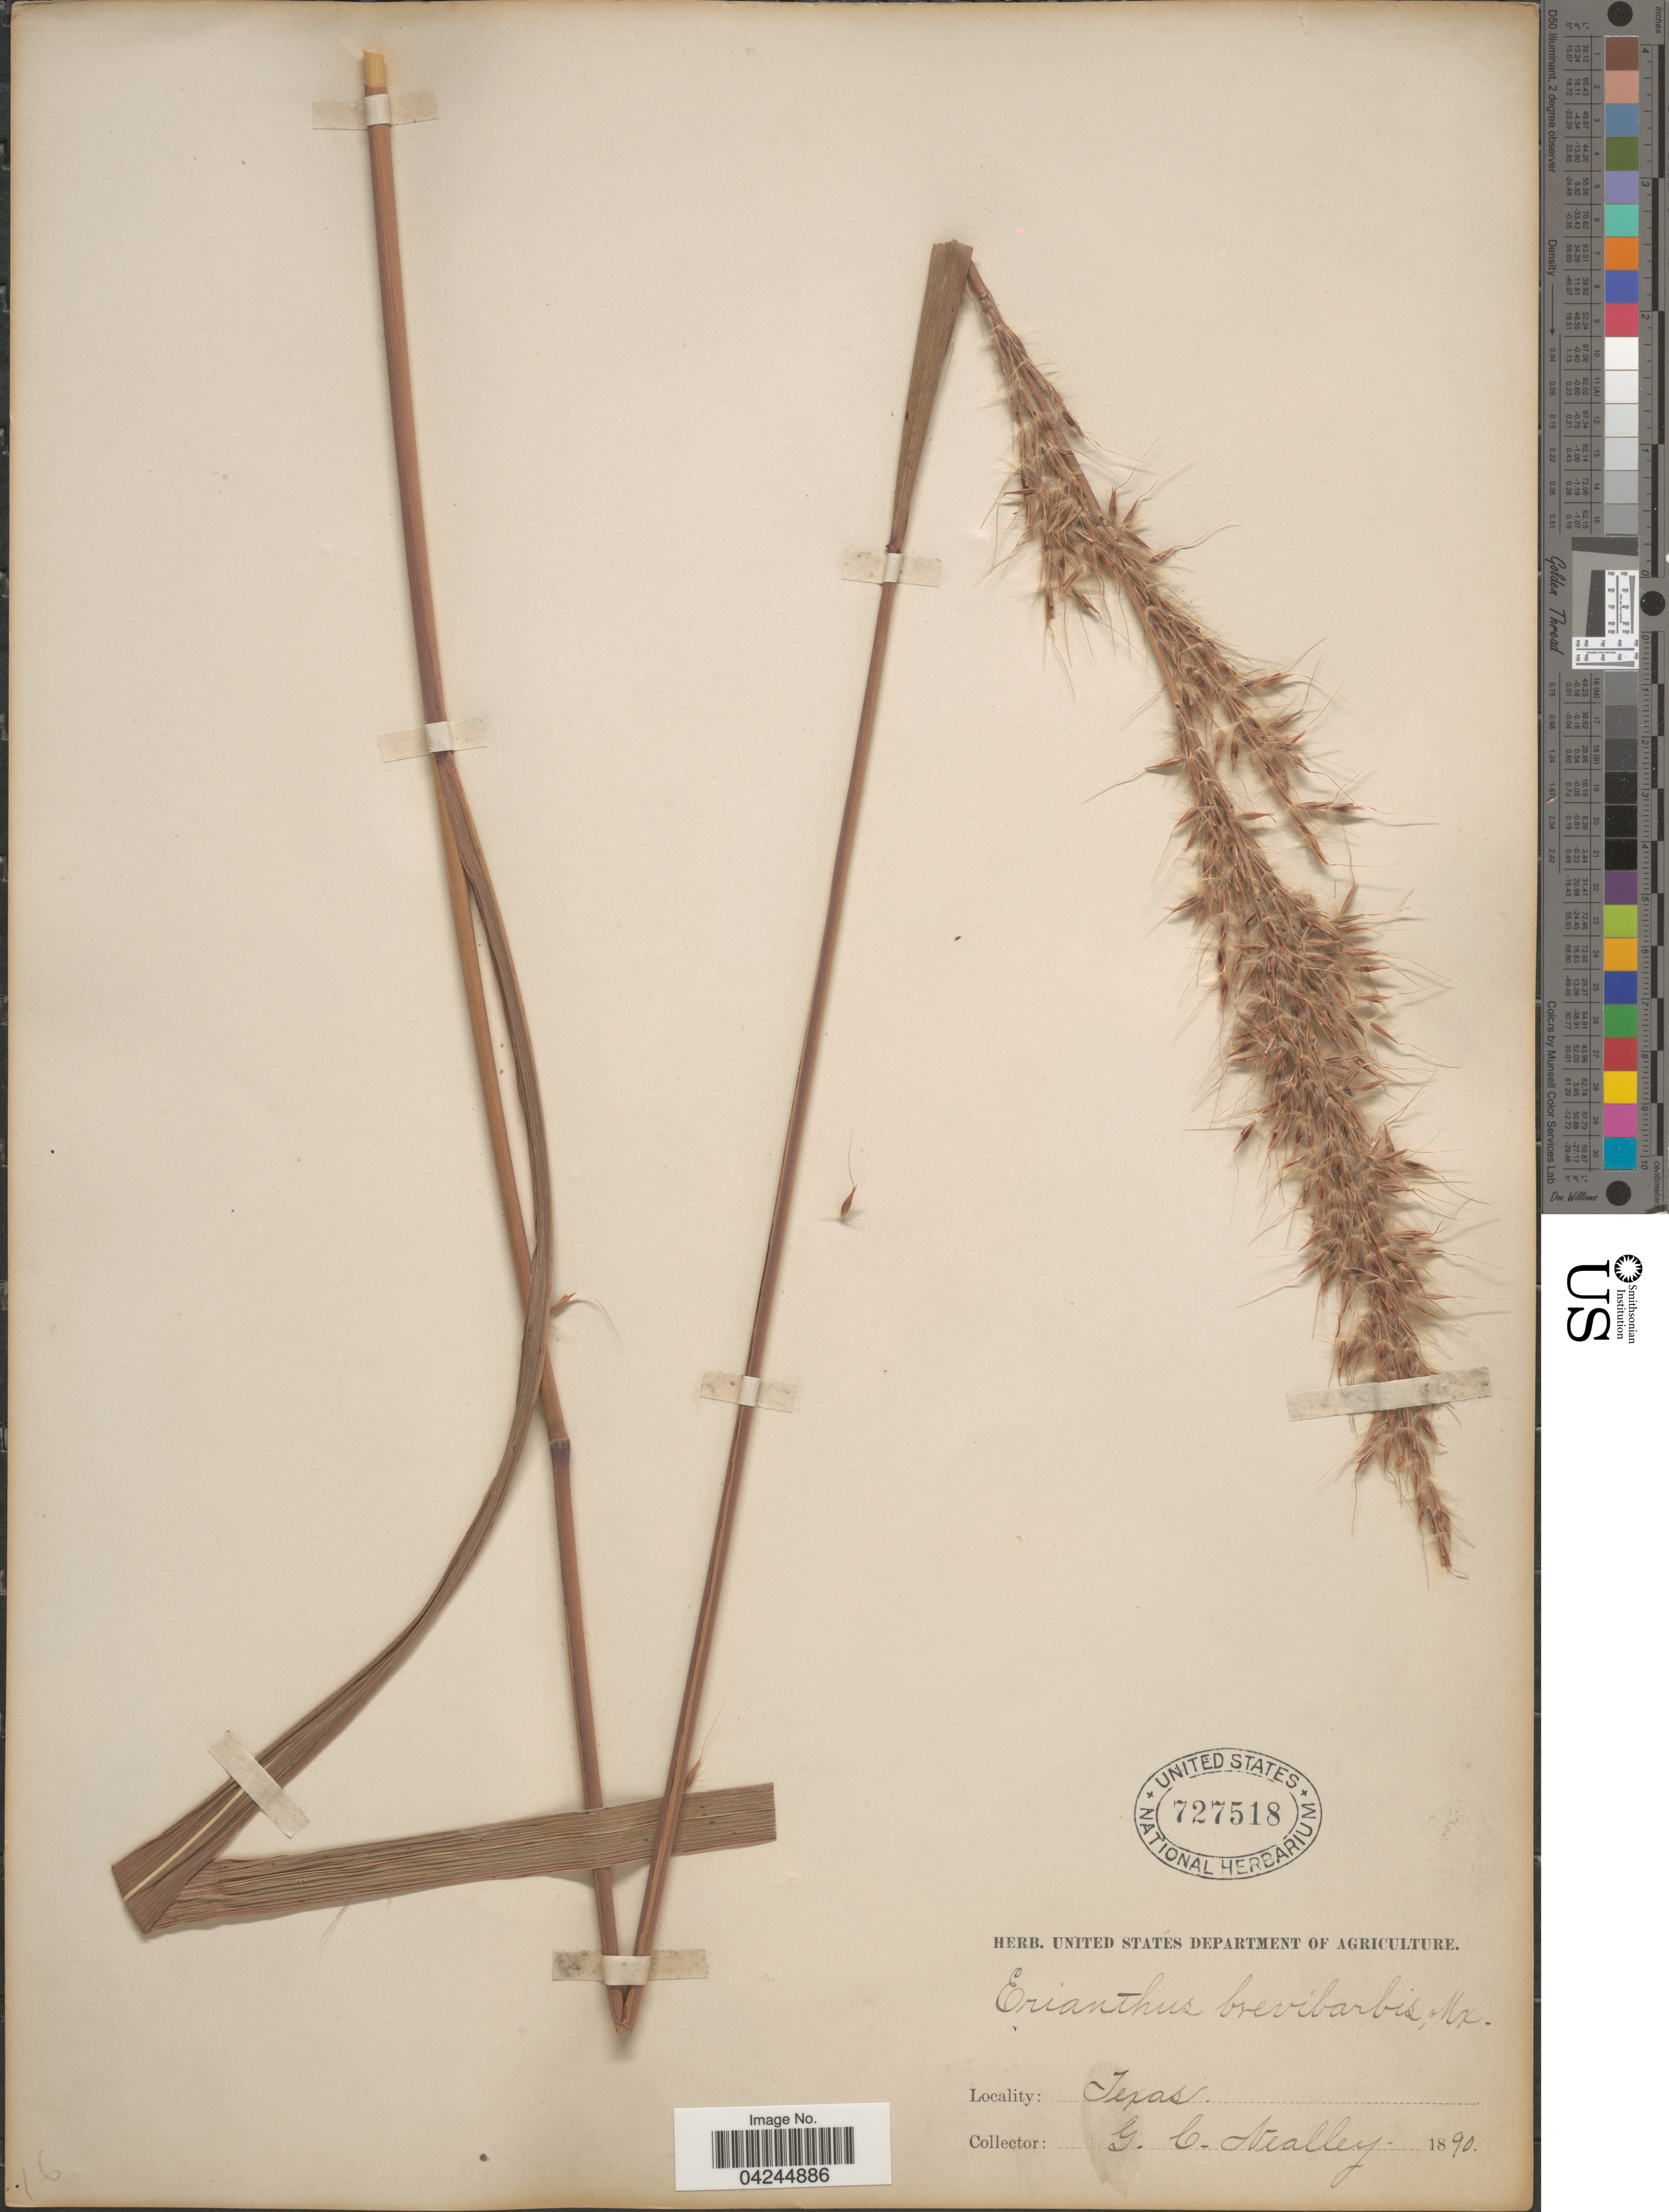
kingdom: Plantae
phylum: Tracheophyta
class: Liliopsida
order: Poales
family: Poaceae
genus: Erianthus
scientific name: Erianthus brevibarbis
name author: Michx.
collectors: G. C. Nealley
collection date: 1890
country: United States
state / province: Texas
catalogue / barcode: US 727518